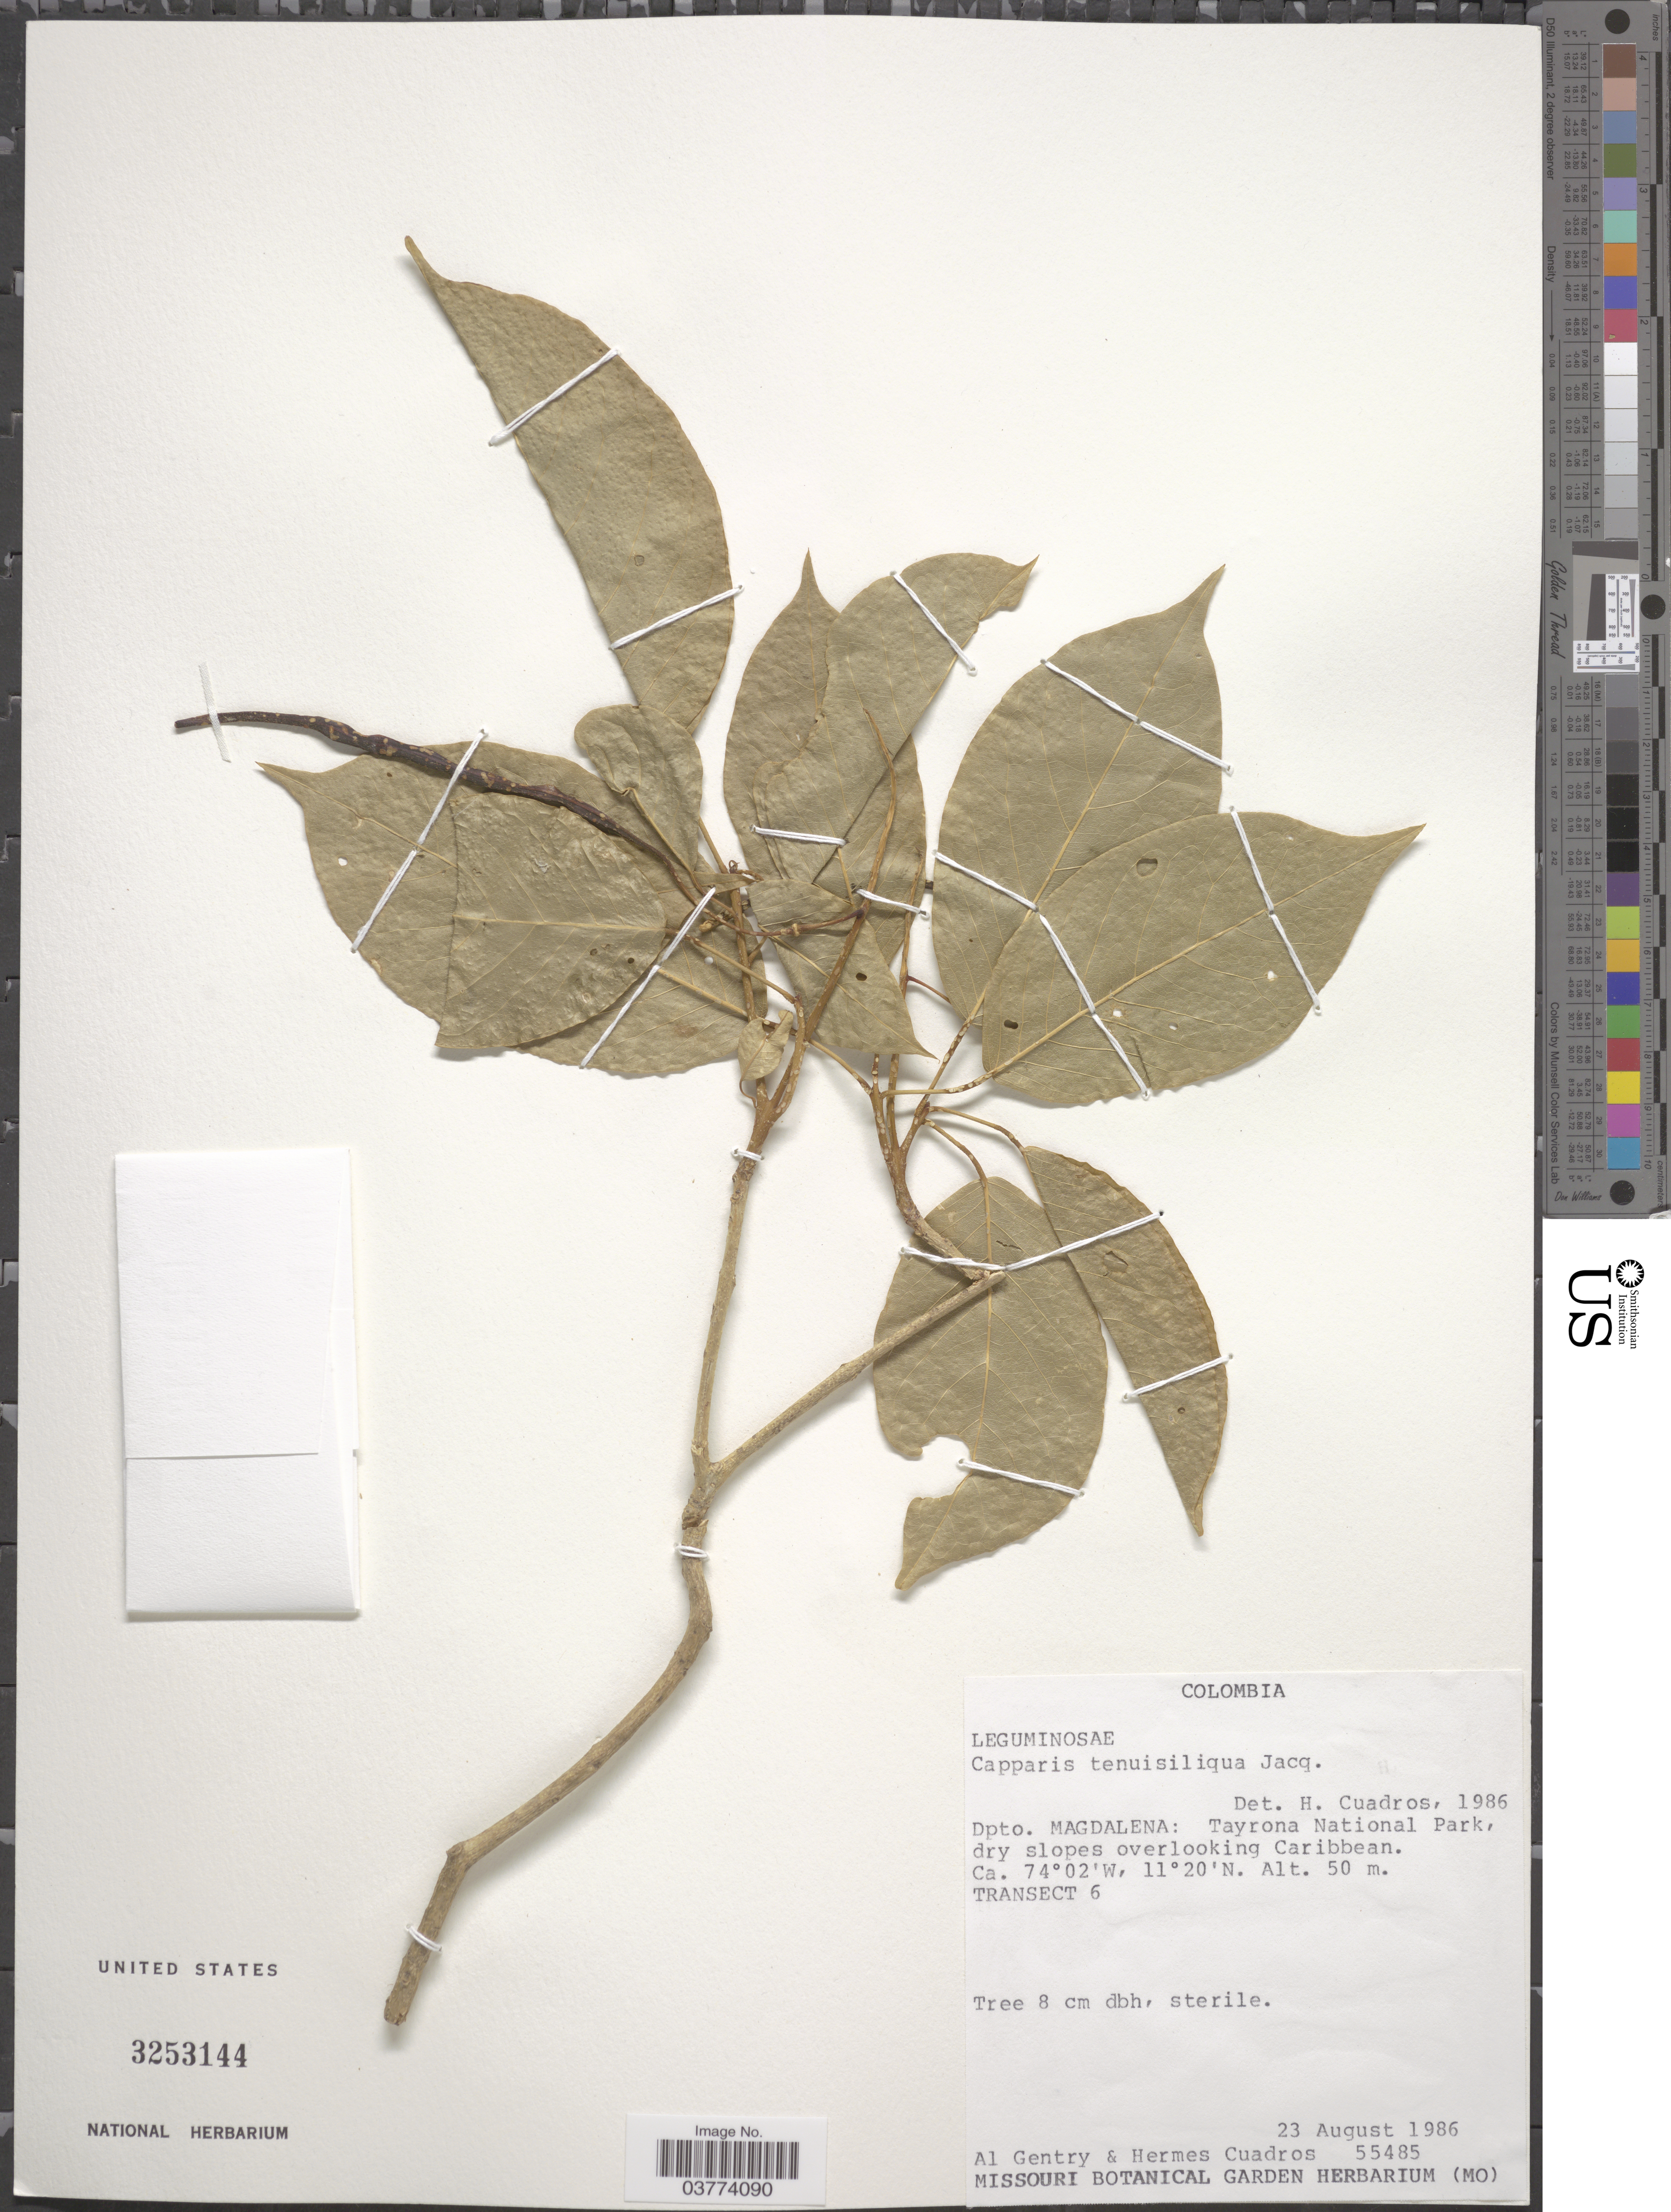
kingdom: Plantae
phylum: Tracheophyta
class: Magnoliopsida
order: Brassicales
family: Capparaceae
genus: Monilicarpa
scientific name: Monilicarpa tenuisiliqua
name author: (Jacq.) Cornejo & Iltis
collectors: A. H. Gentry & H. Cuadros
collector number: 55485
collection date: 1986-08-23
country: Colombia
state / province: Magdalena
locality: Dpto. Magdalena: Tayrona National Park, dry slopes overlooking Caribbean. Transect 6.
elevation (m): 50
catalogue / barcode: US 3253144